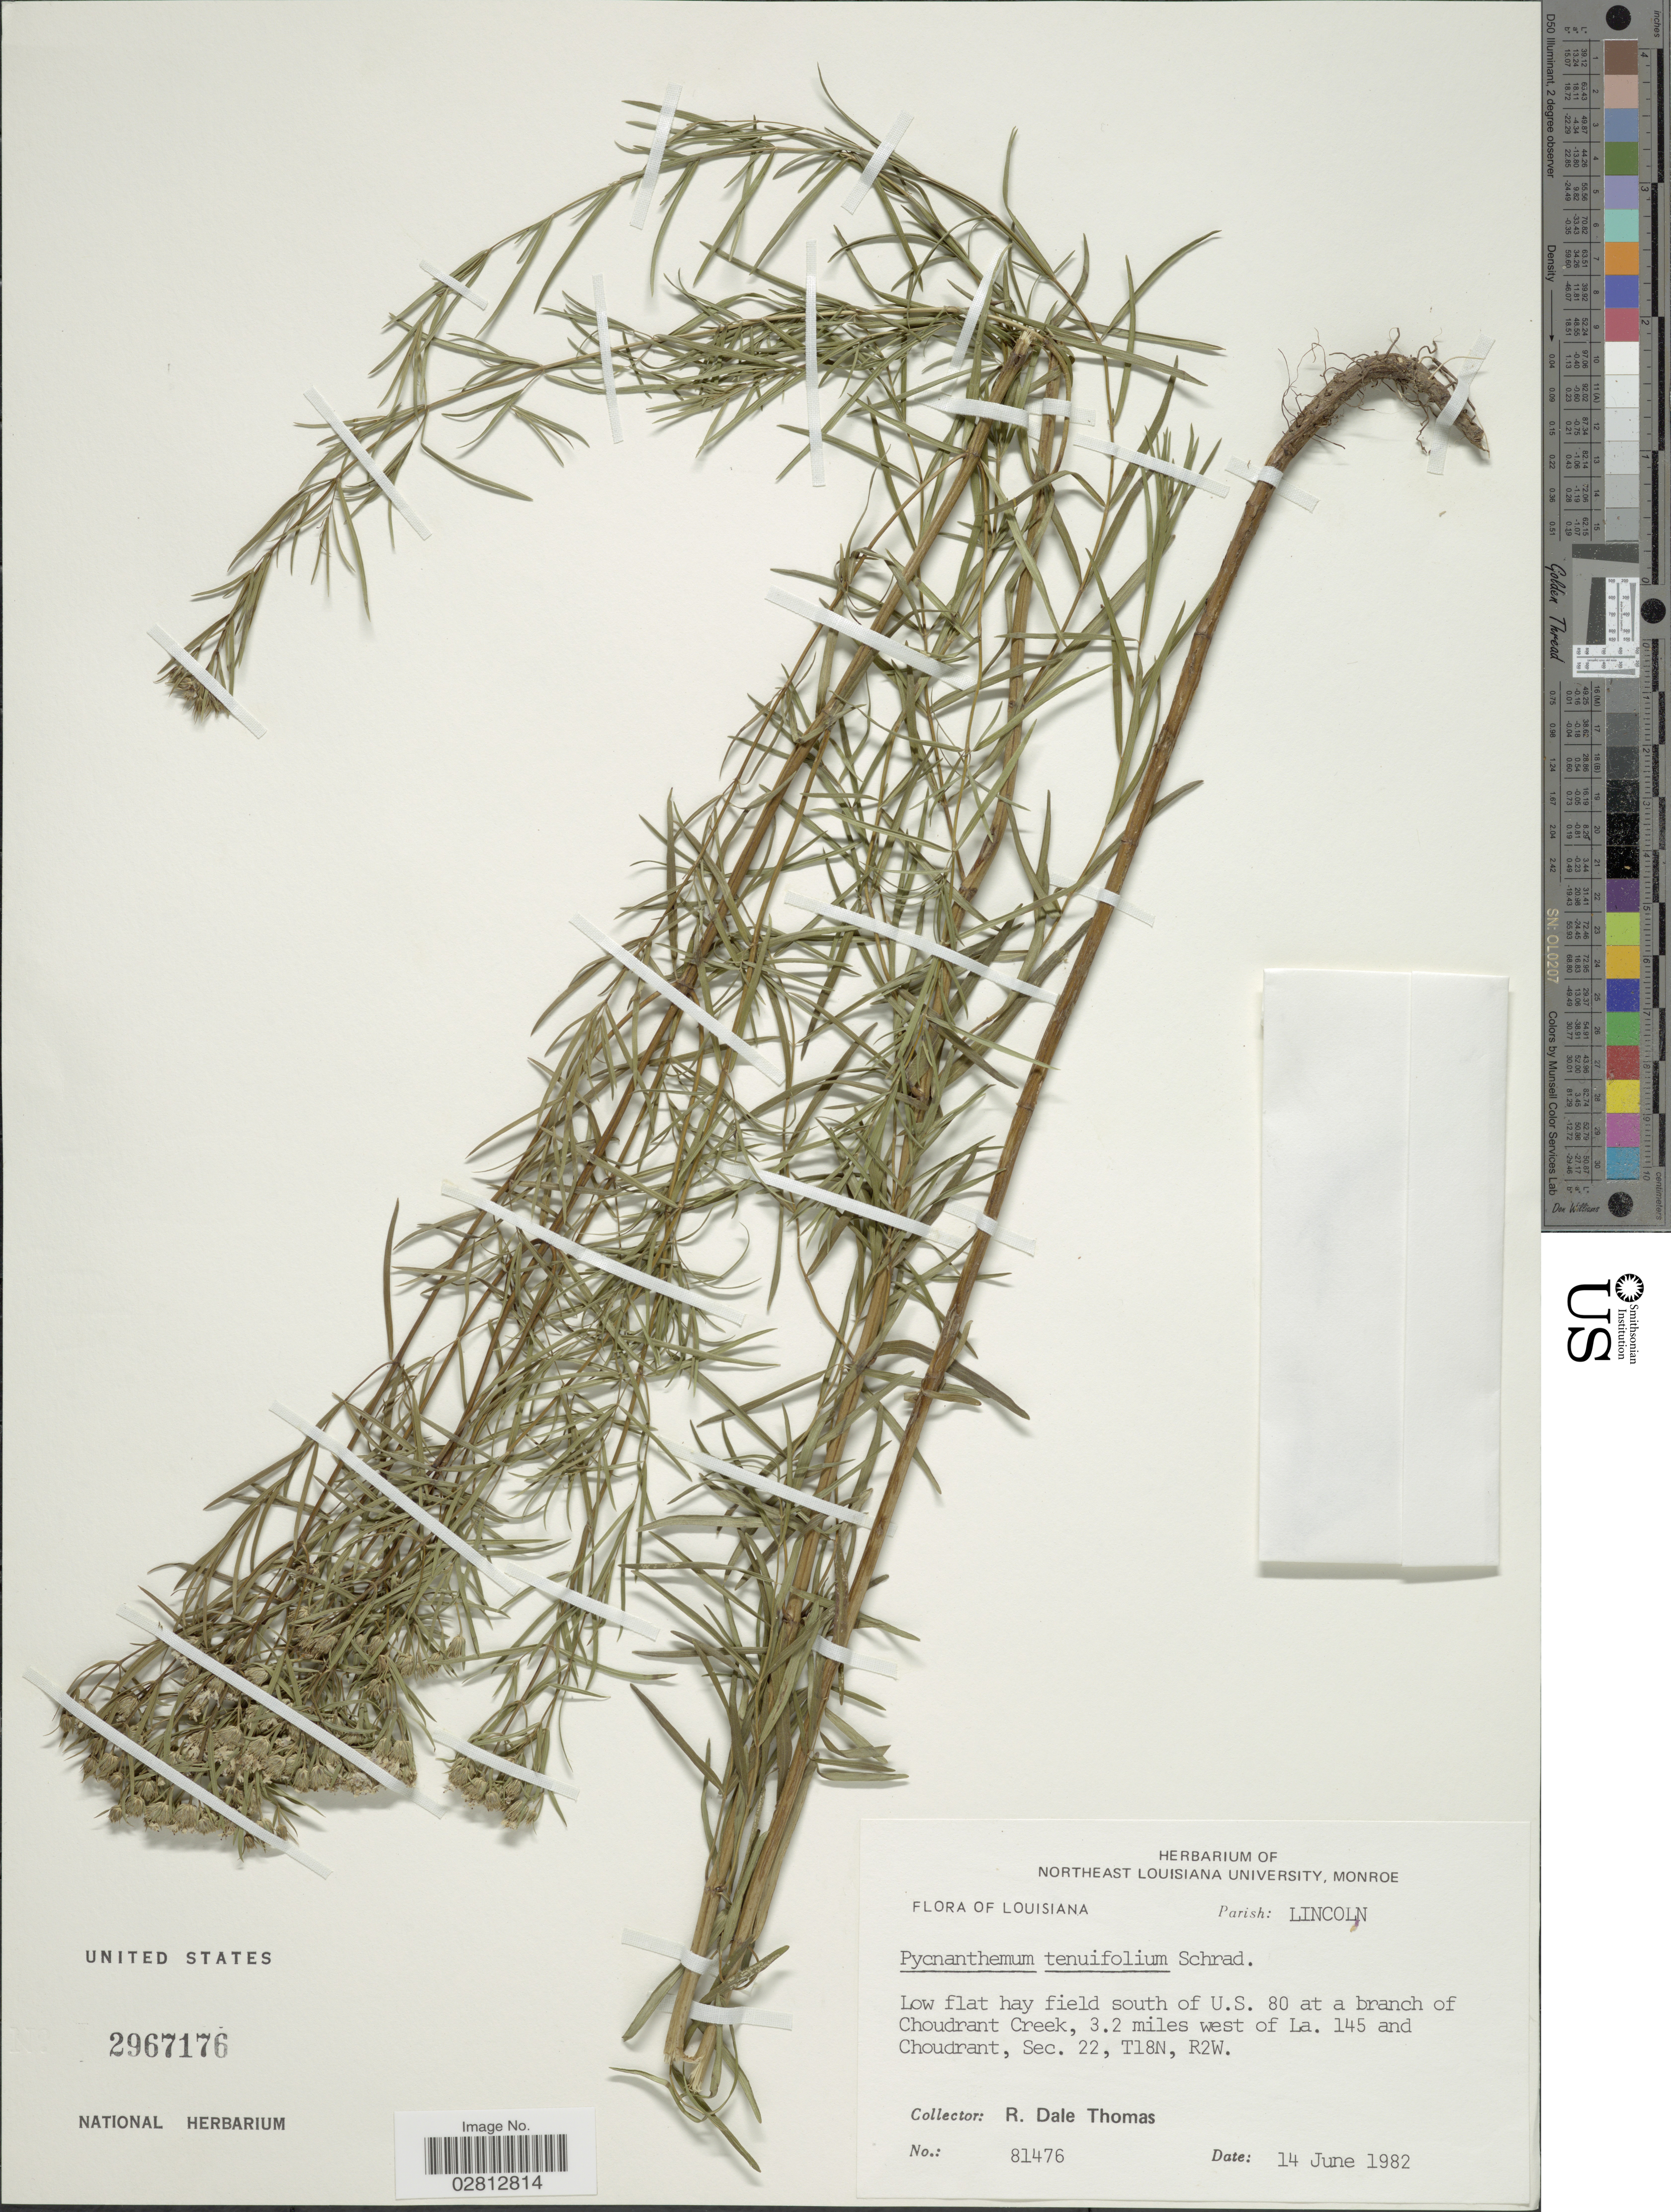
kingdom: Plantae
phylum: Tracheophyta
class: Magnoliopsida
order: Lamiales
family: Lamiaceae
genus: Pycnanthemum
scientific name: Pycnanthemum tenuifolium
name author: Schrad.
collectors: R. Thomas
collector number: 81476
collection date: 1982-06-14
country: United States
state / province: Louisiana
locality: Parish: Lincoln. Low flat hay field south of U.S. 80 at a branch of Choudrant Creek, 3.2 miles west of La. 145 and Choudrant, Sec. 22, T18N, R2W.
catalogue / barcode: US 2967176